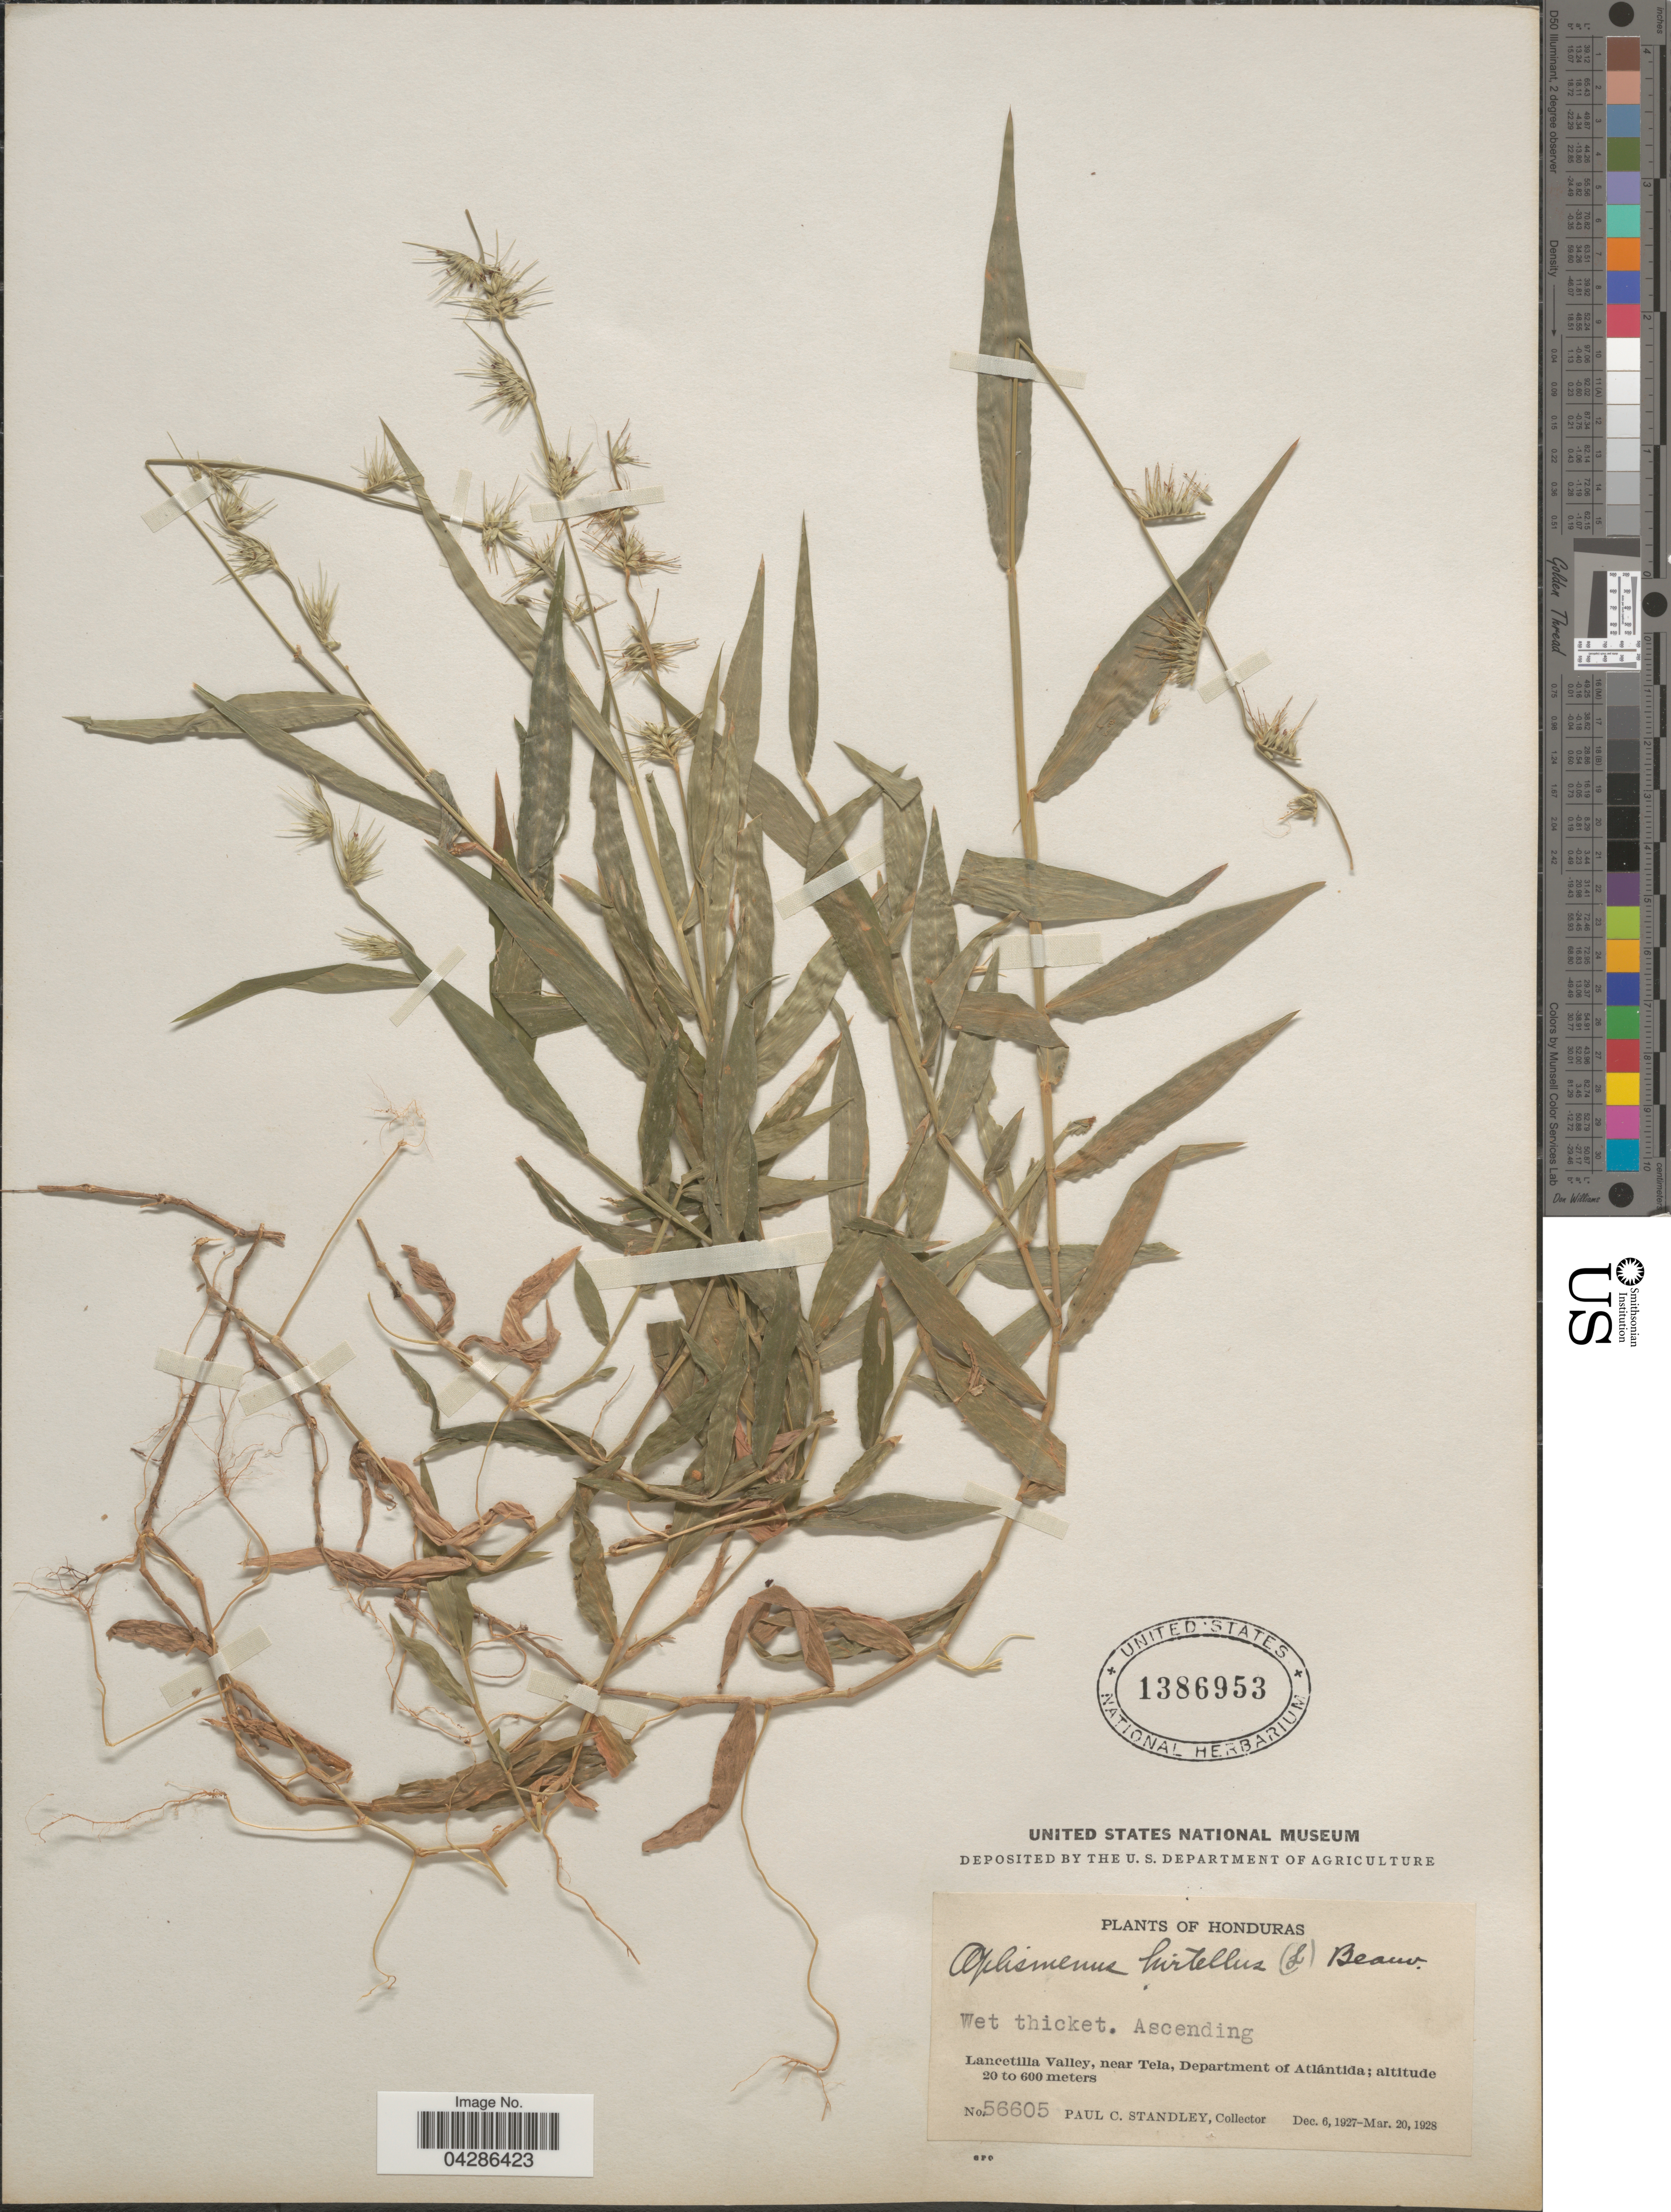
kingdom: Plantae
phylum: Tracheophyta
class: Liliopsida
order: Poales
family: Poaceae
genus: Oplismenus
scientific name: Oplismenus hirtellus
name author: (L.) P. Beauv.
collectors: P. C. Standley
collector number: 56605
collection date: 1927-12-06/1928-03-20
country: Honduras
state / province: Atlantida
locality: Lancetilla Valley, near Tela, Department of Atlántida.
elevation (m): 20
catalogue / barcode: US 1386953